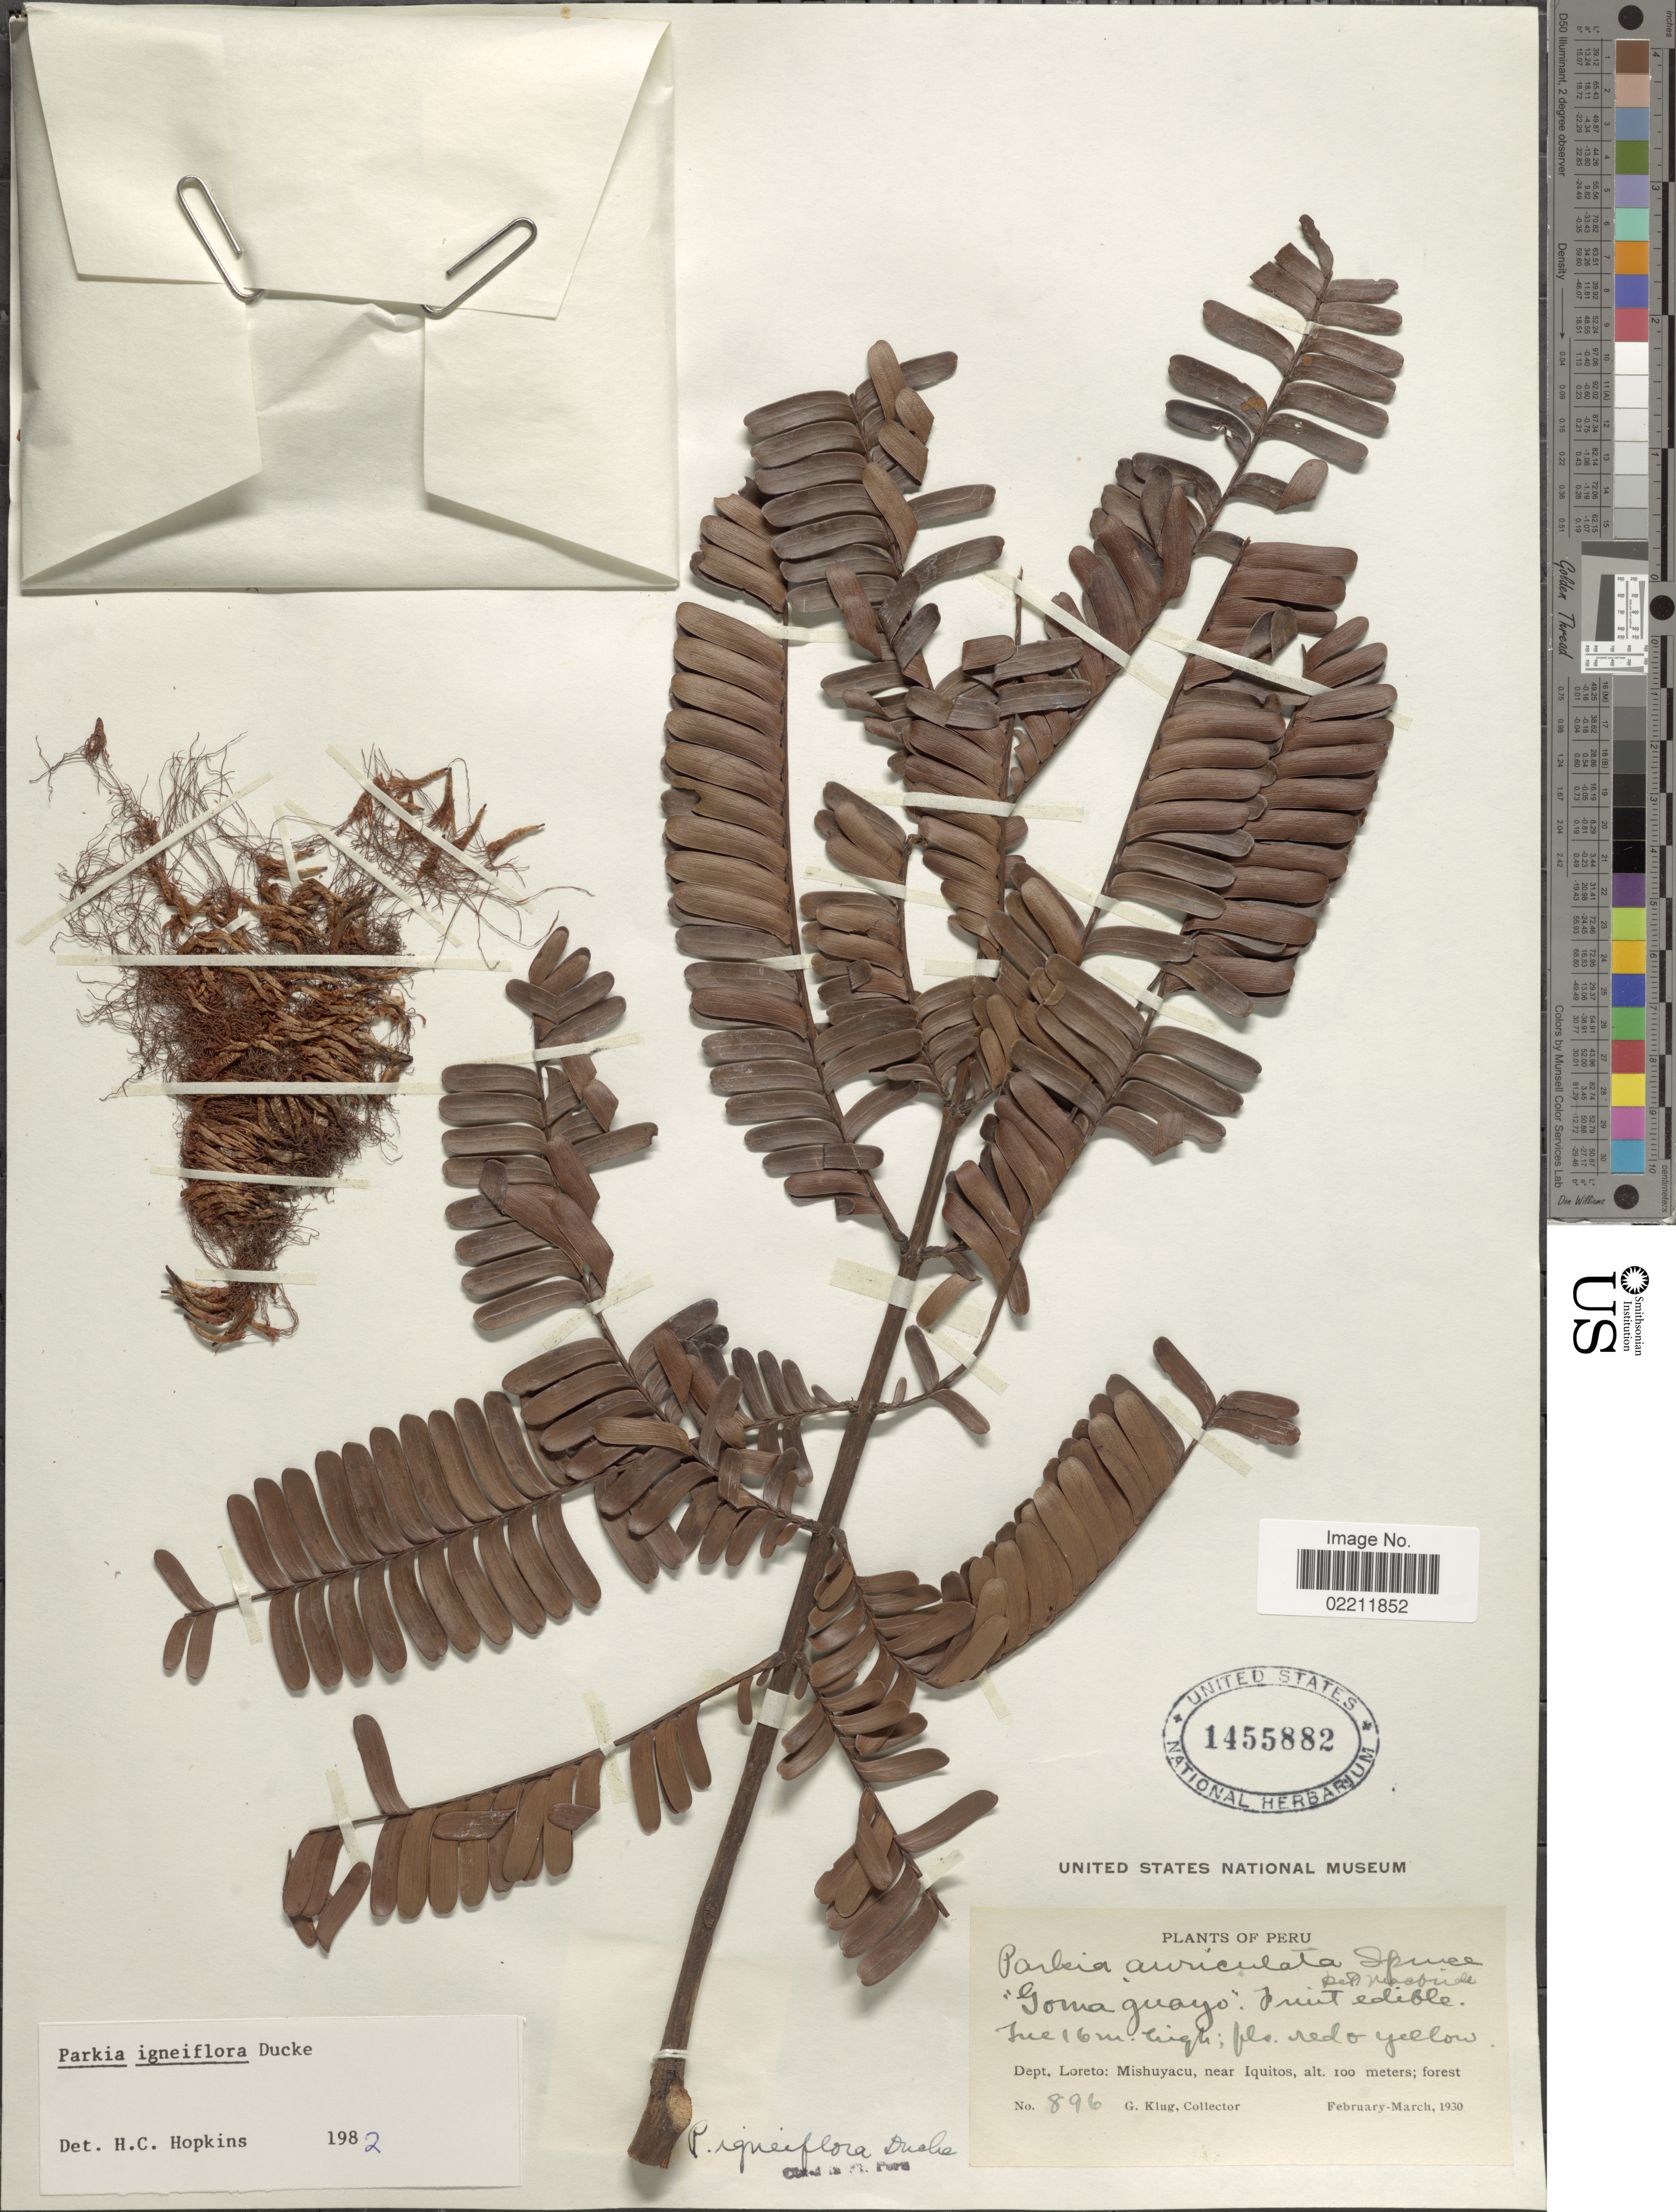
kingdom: Plantae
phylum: Tracheophyta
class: Magnoliopsida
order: Fabales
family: Fabaceae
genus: Parkia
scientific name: Parkia igneiflora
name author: Ducke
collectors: G. Klug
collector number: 896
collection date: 1930-02/1930-03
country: Peru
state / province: Loreto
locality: Peru, Dept. Loreto: Mishuyacu ,near Iquitos.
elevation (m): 100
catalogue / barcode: US 1455882